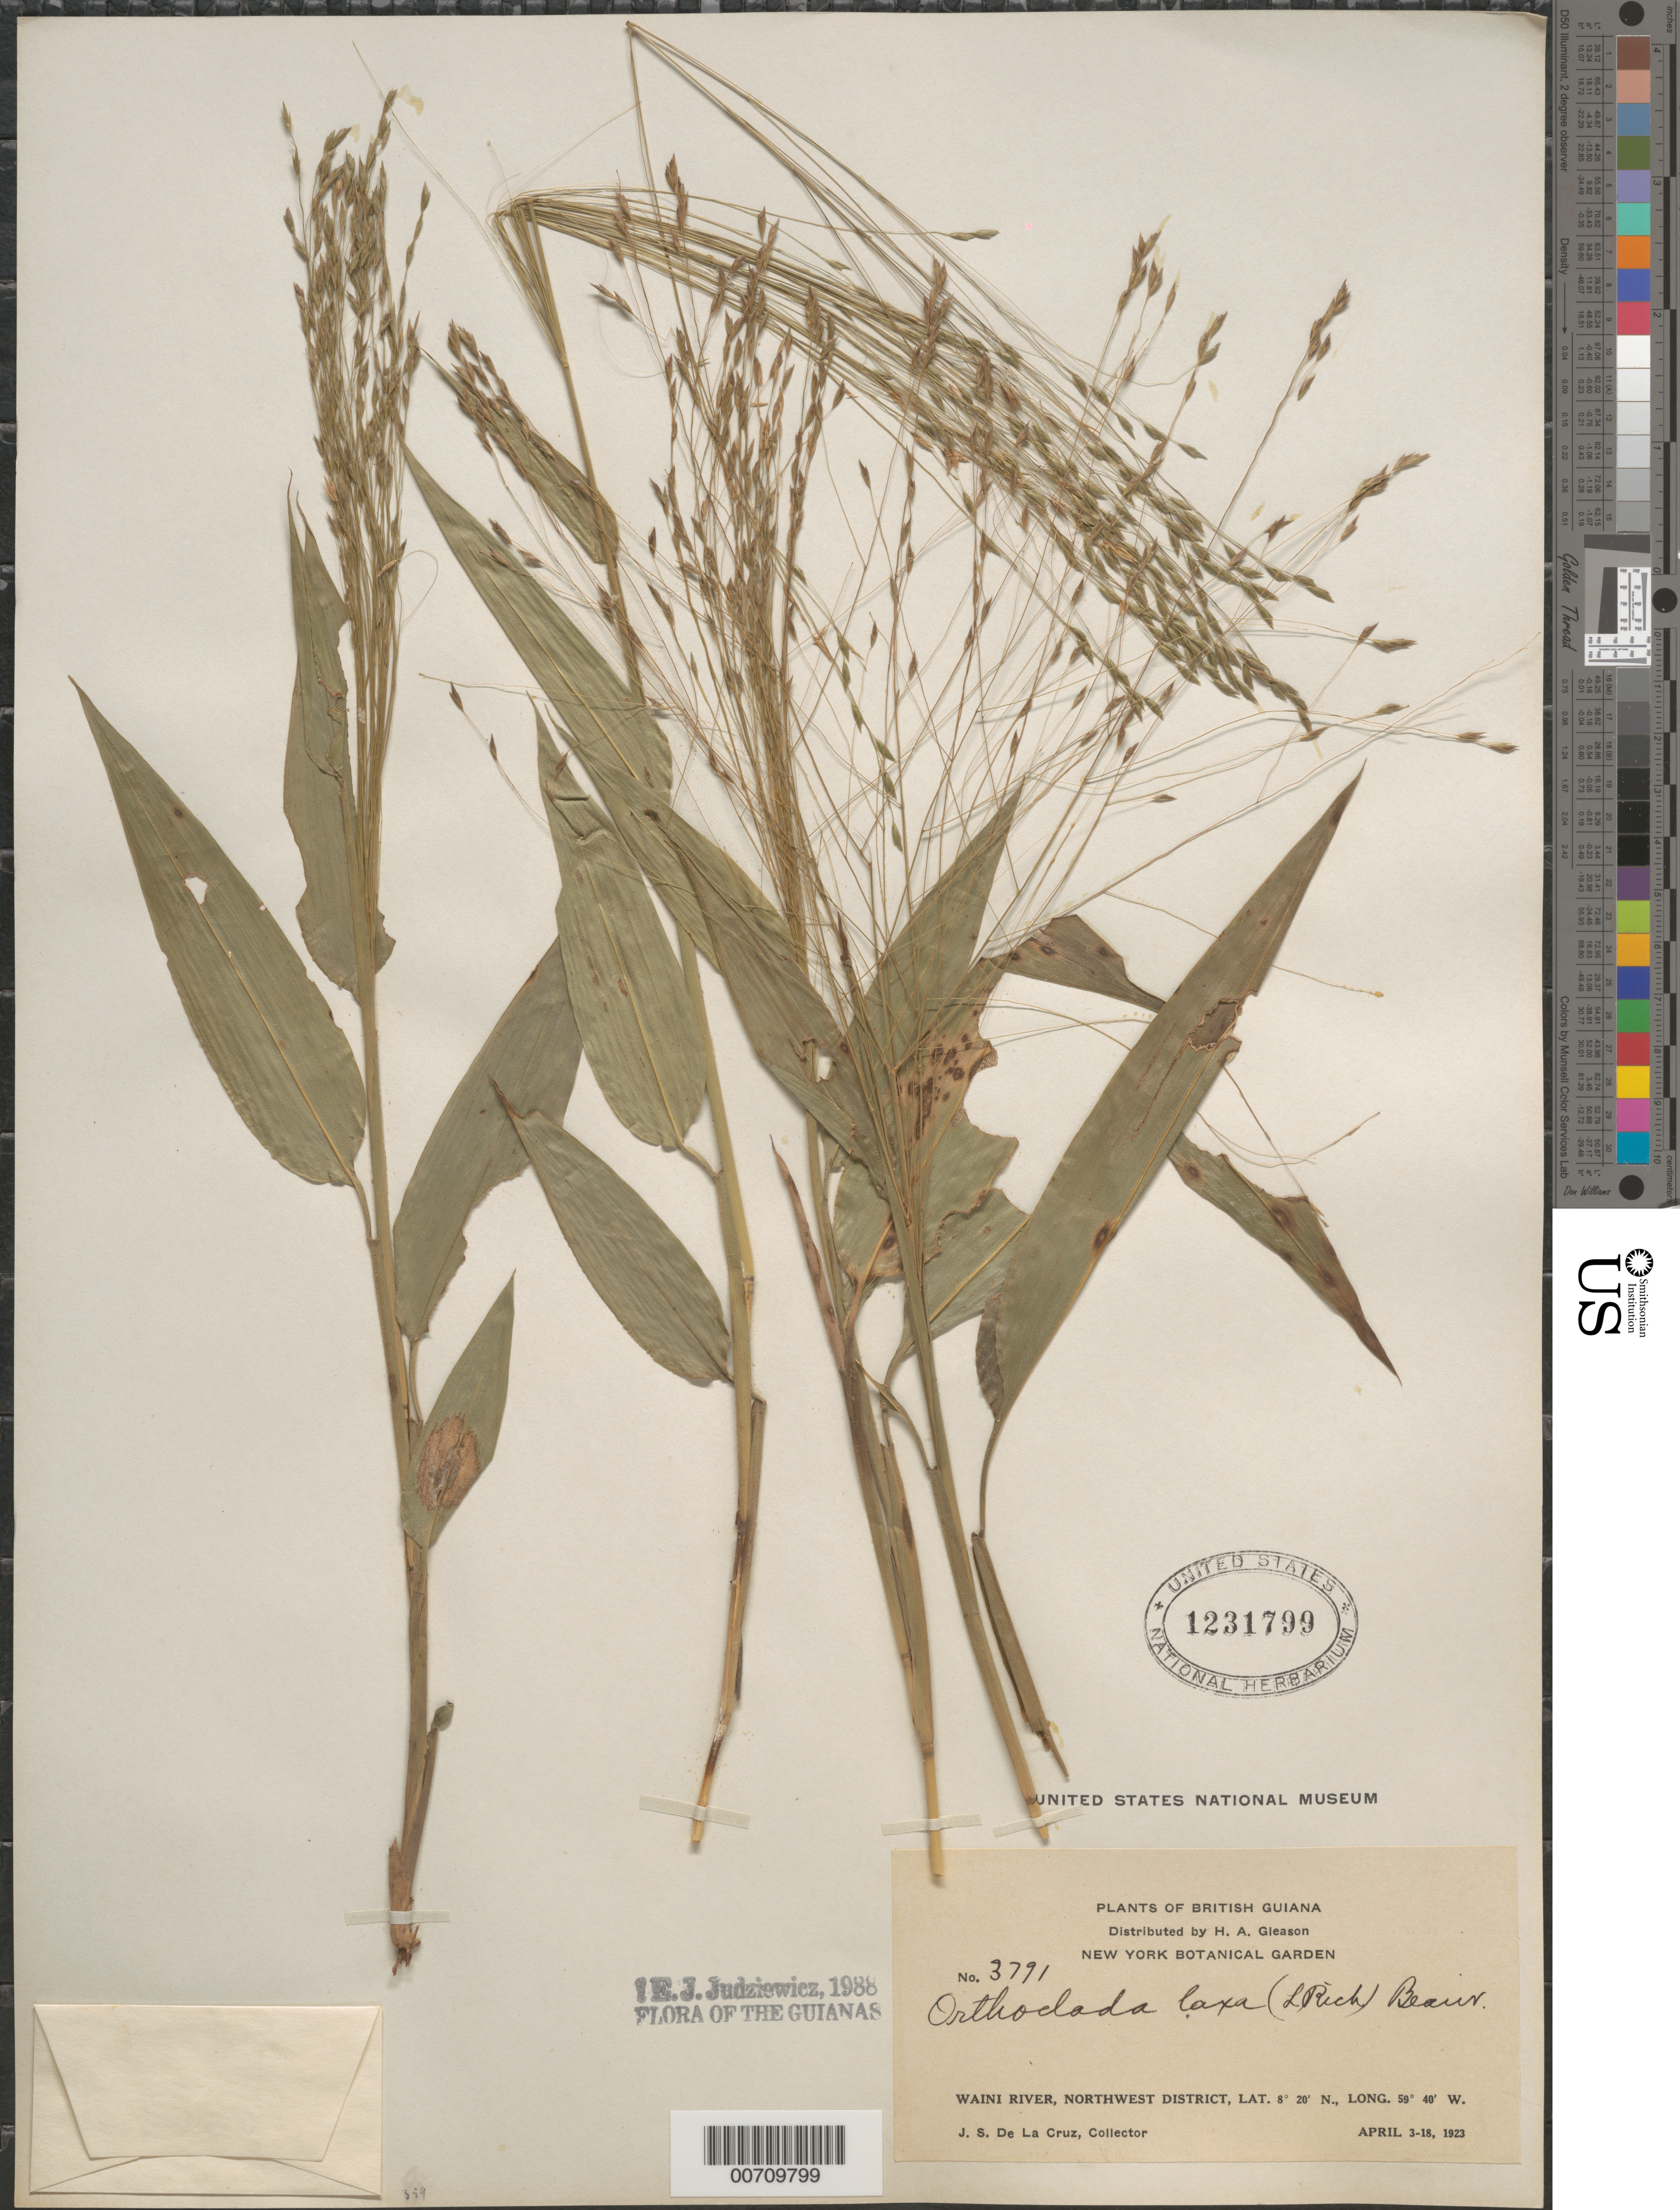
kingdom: Plantae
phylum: Tracheophyta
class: Liliopsida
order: Poales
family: Poaceae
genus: Orthoclada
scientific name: Orthoclada laxa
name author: P. Beauv.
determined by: Judziewicz, E. J.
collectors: J. S. de la Cruz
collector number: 3791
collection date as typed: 3-Apr-23 to 18-Apr-23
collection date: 1923-04-03/1923-04-18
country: Guyana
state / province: Barima-Waini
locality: Waini R., NW District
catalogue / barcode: US 1231799